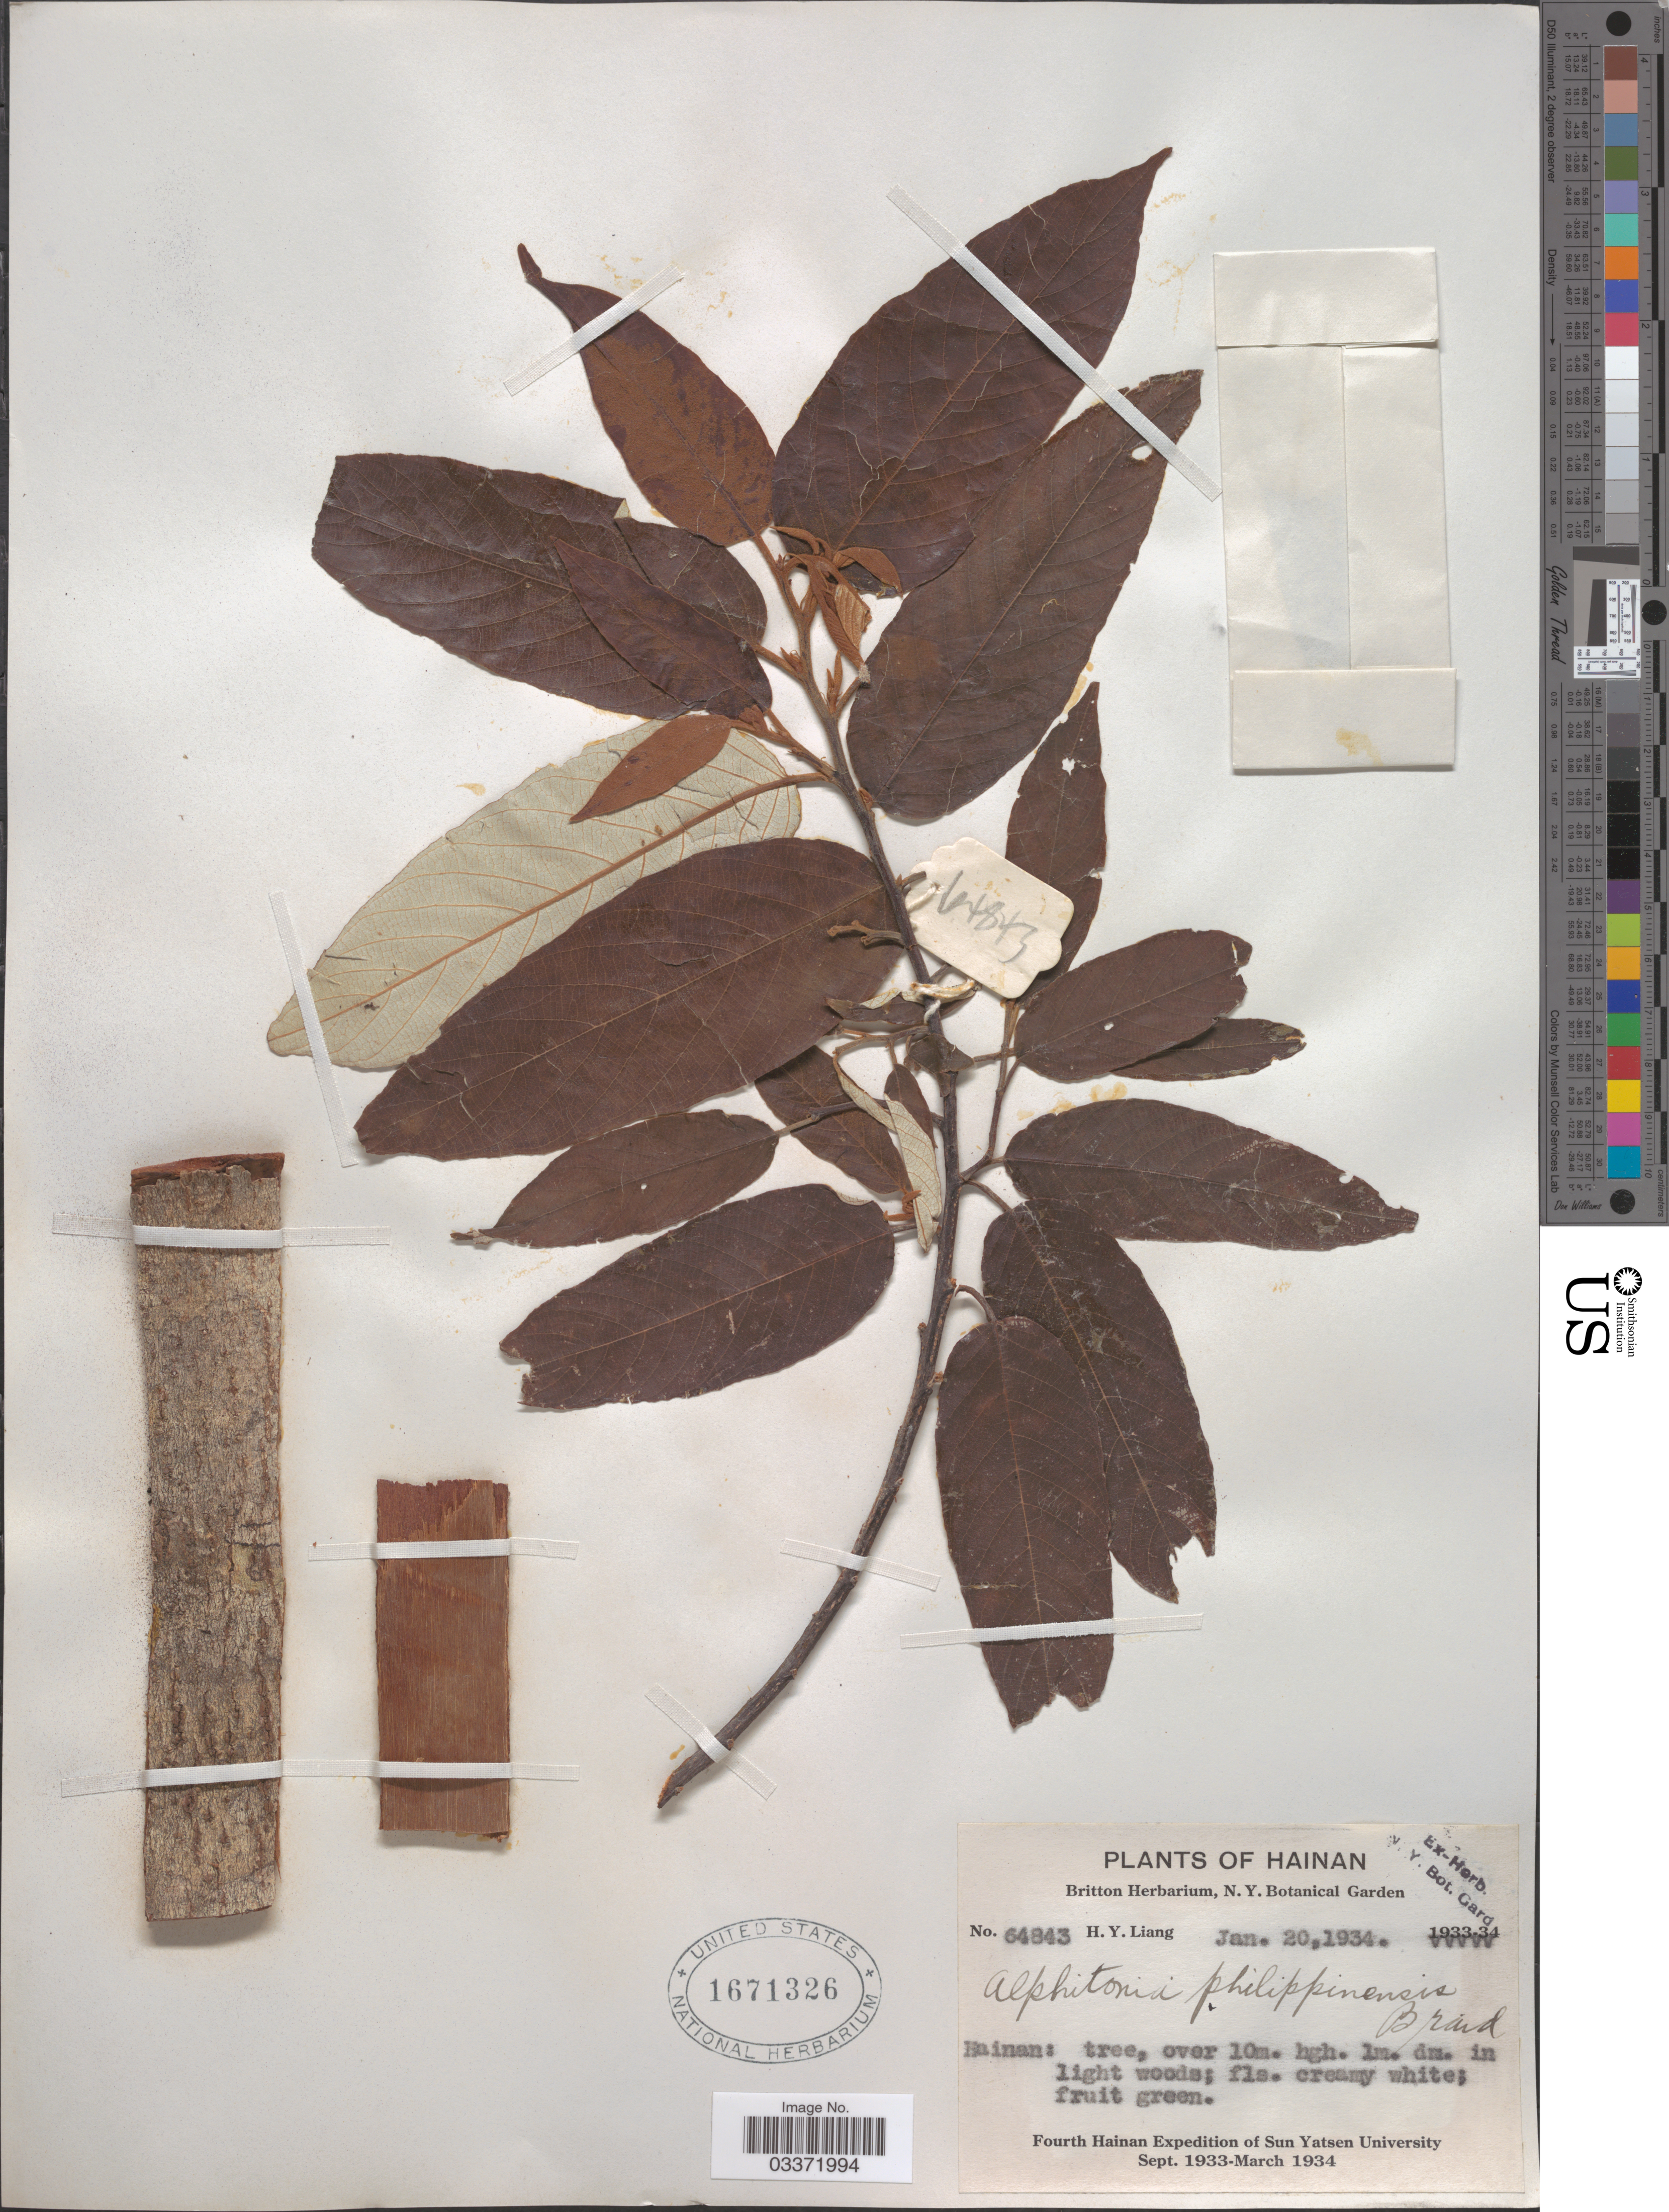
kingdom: Plantae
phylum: Tracheophyta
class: Magnoliopsida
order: Rosales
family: Rhamnaceae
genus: Alphitonia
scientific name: Alphitonia philippinensis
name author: Braid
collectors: H. Y. Liang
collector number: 64843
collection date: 1934-01-20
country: China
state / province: Hainan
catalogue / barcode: US 1671326